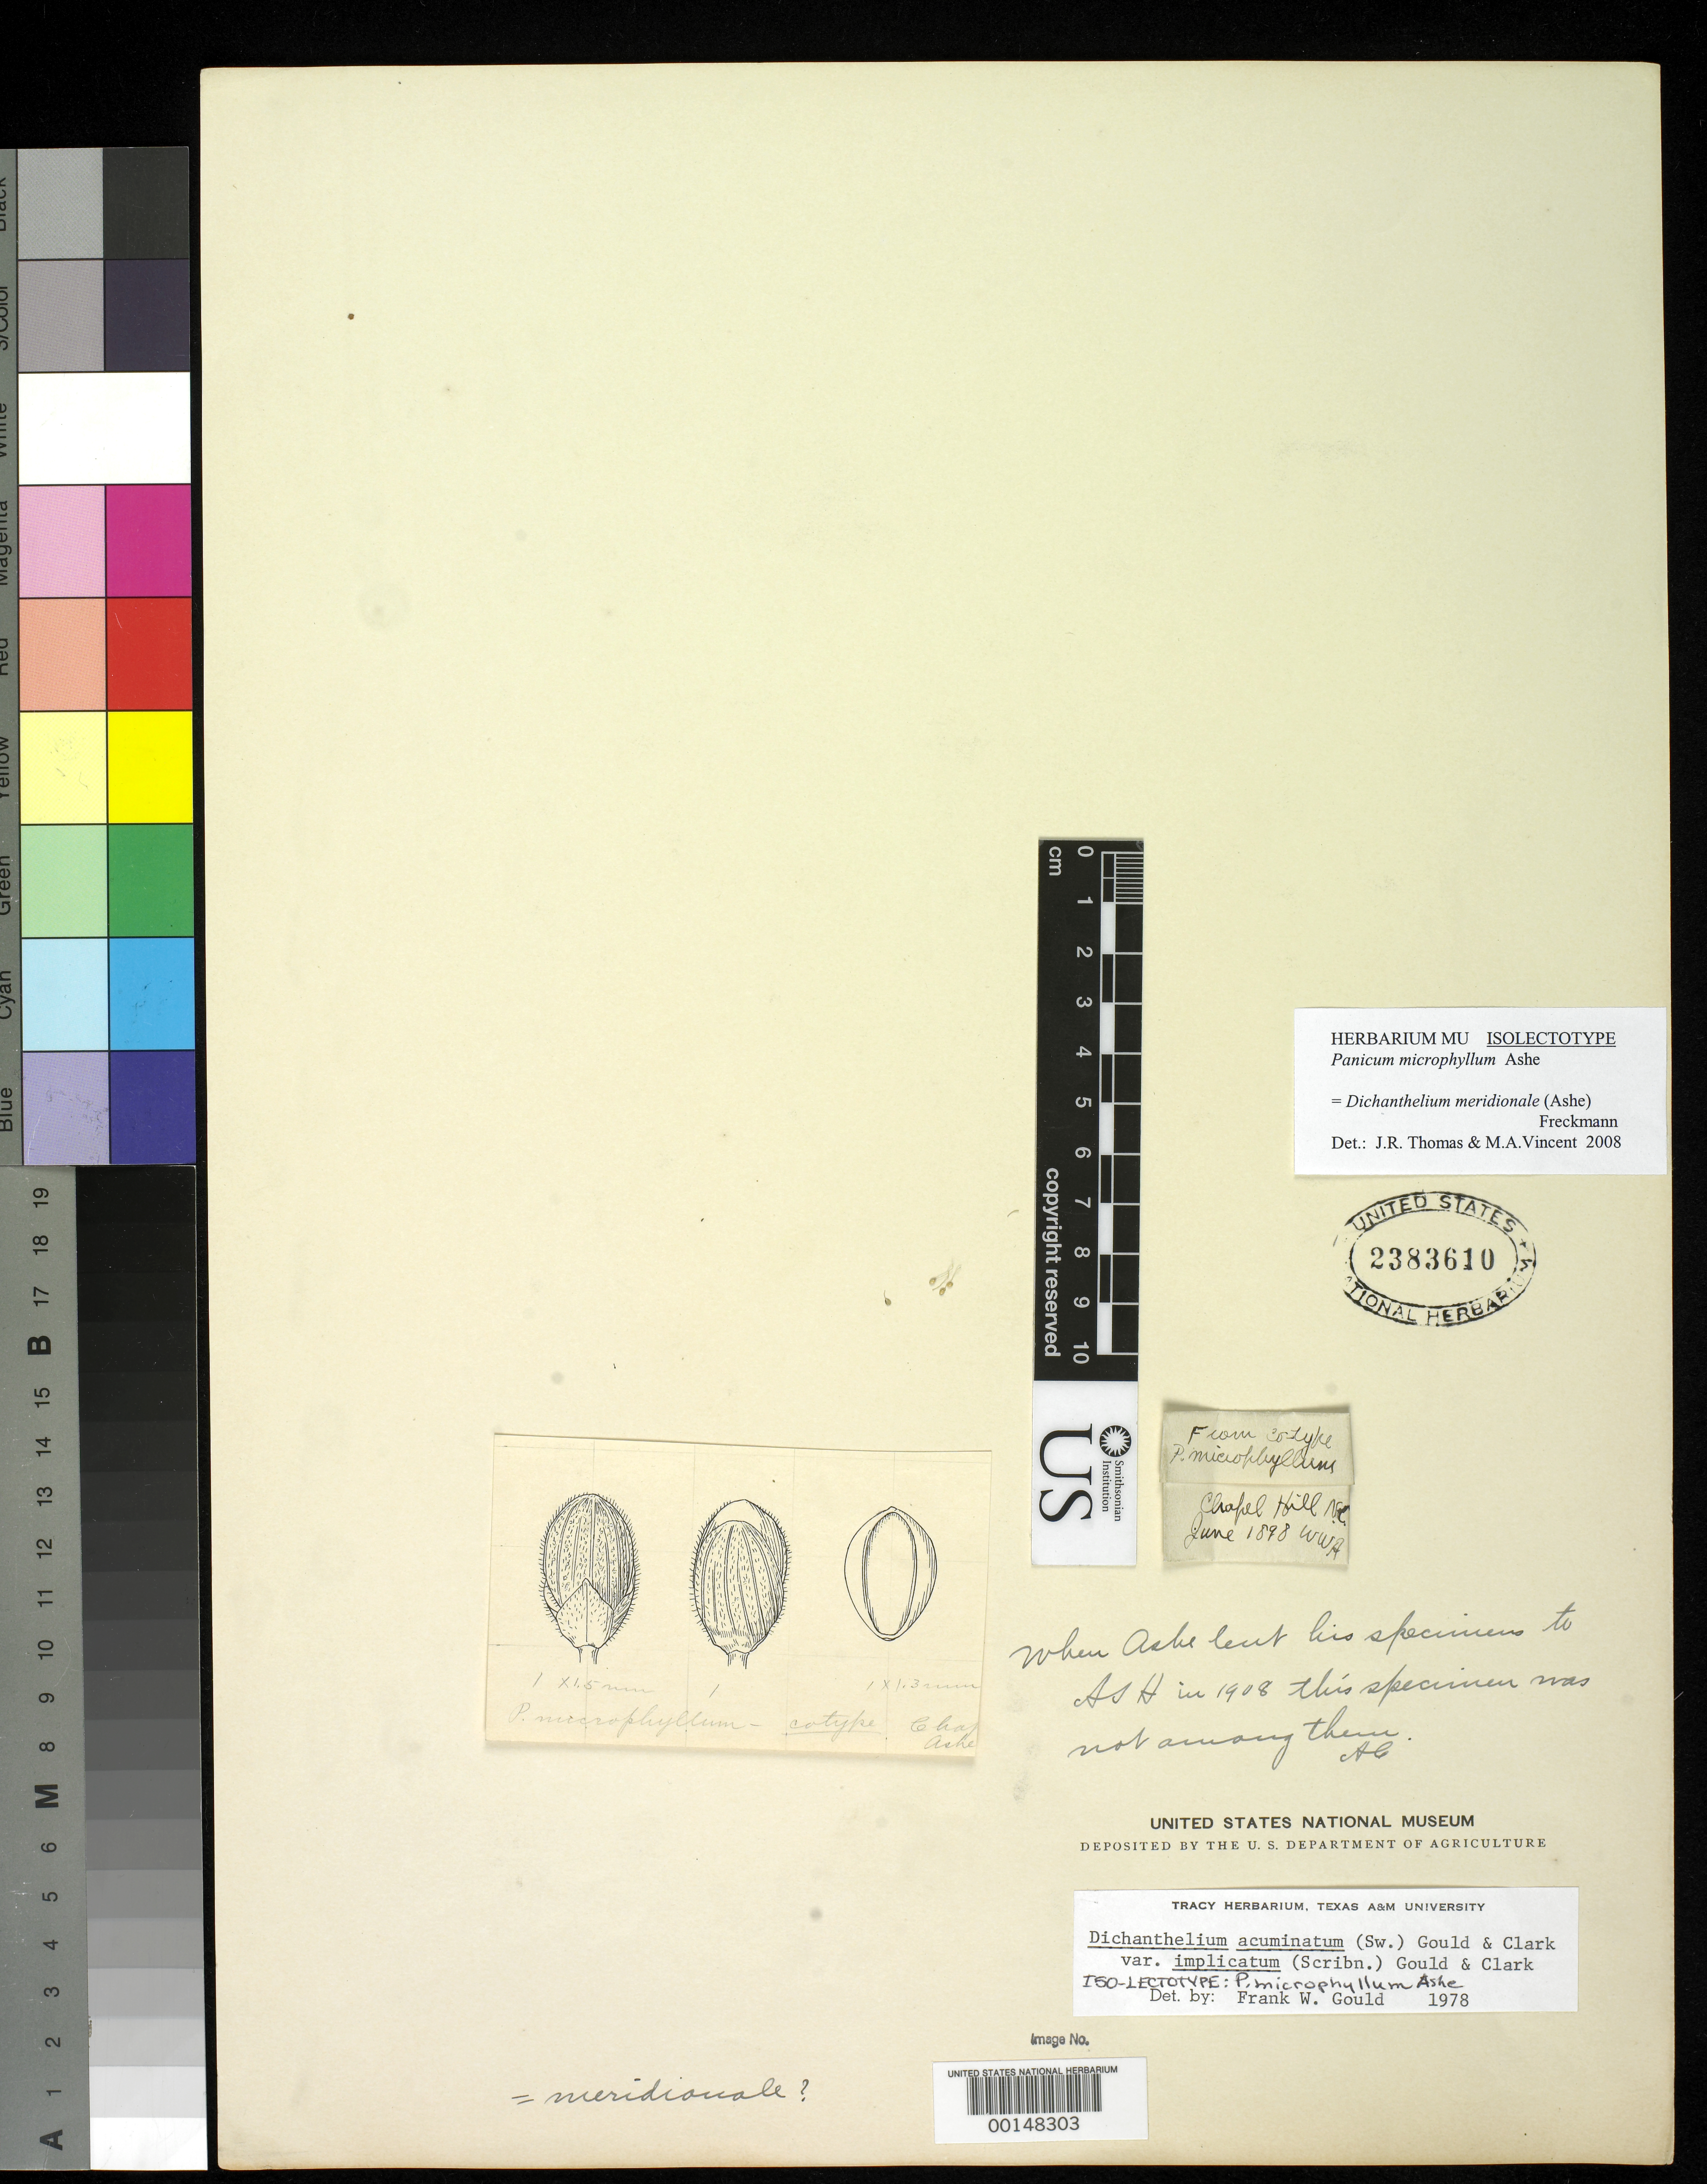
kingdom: Plantae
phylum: Tracheophyta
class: Liliopsida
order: Poales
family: Poaceae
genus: Panicum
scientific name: Panicum microphyllum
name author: Ashe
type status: Isolectotype Fragment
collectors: W. W. Ashe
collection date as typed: Jun 1898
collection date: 1898-06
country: United States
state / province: North Carolina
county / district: Durham / Orange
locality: Chapel Hill.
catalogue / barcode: US 2383610